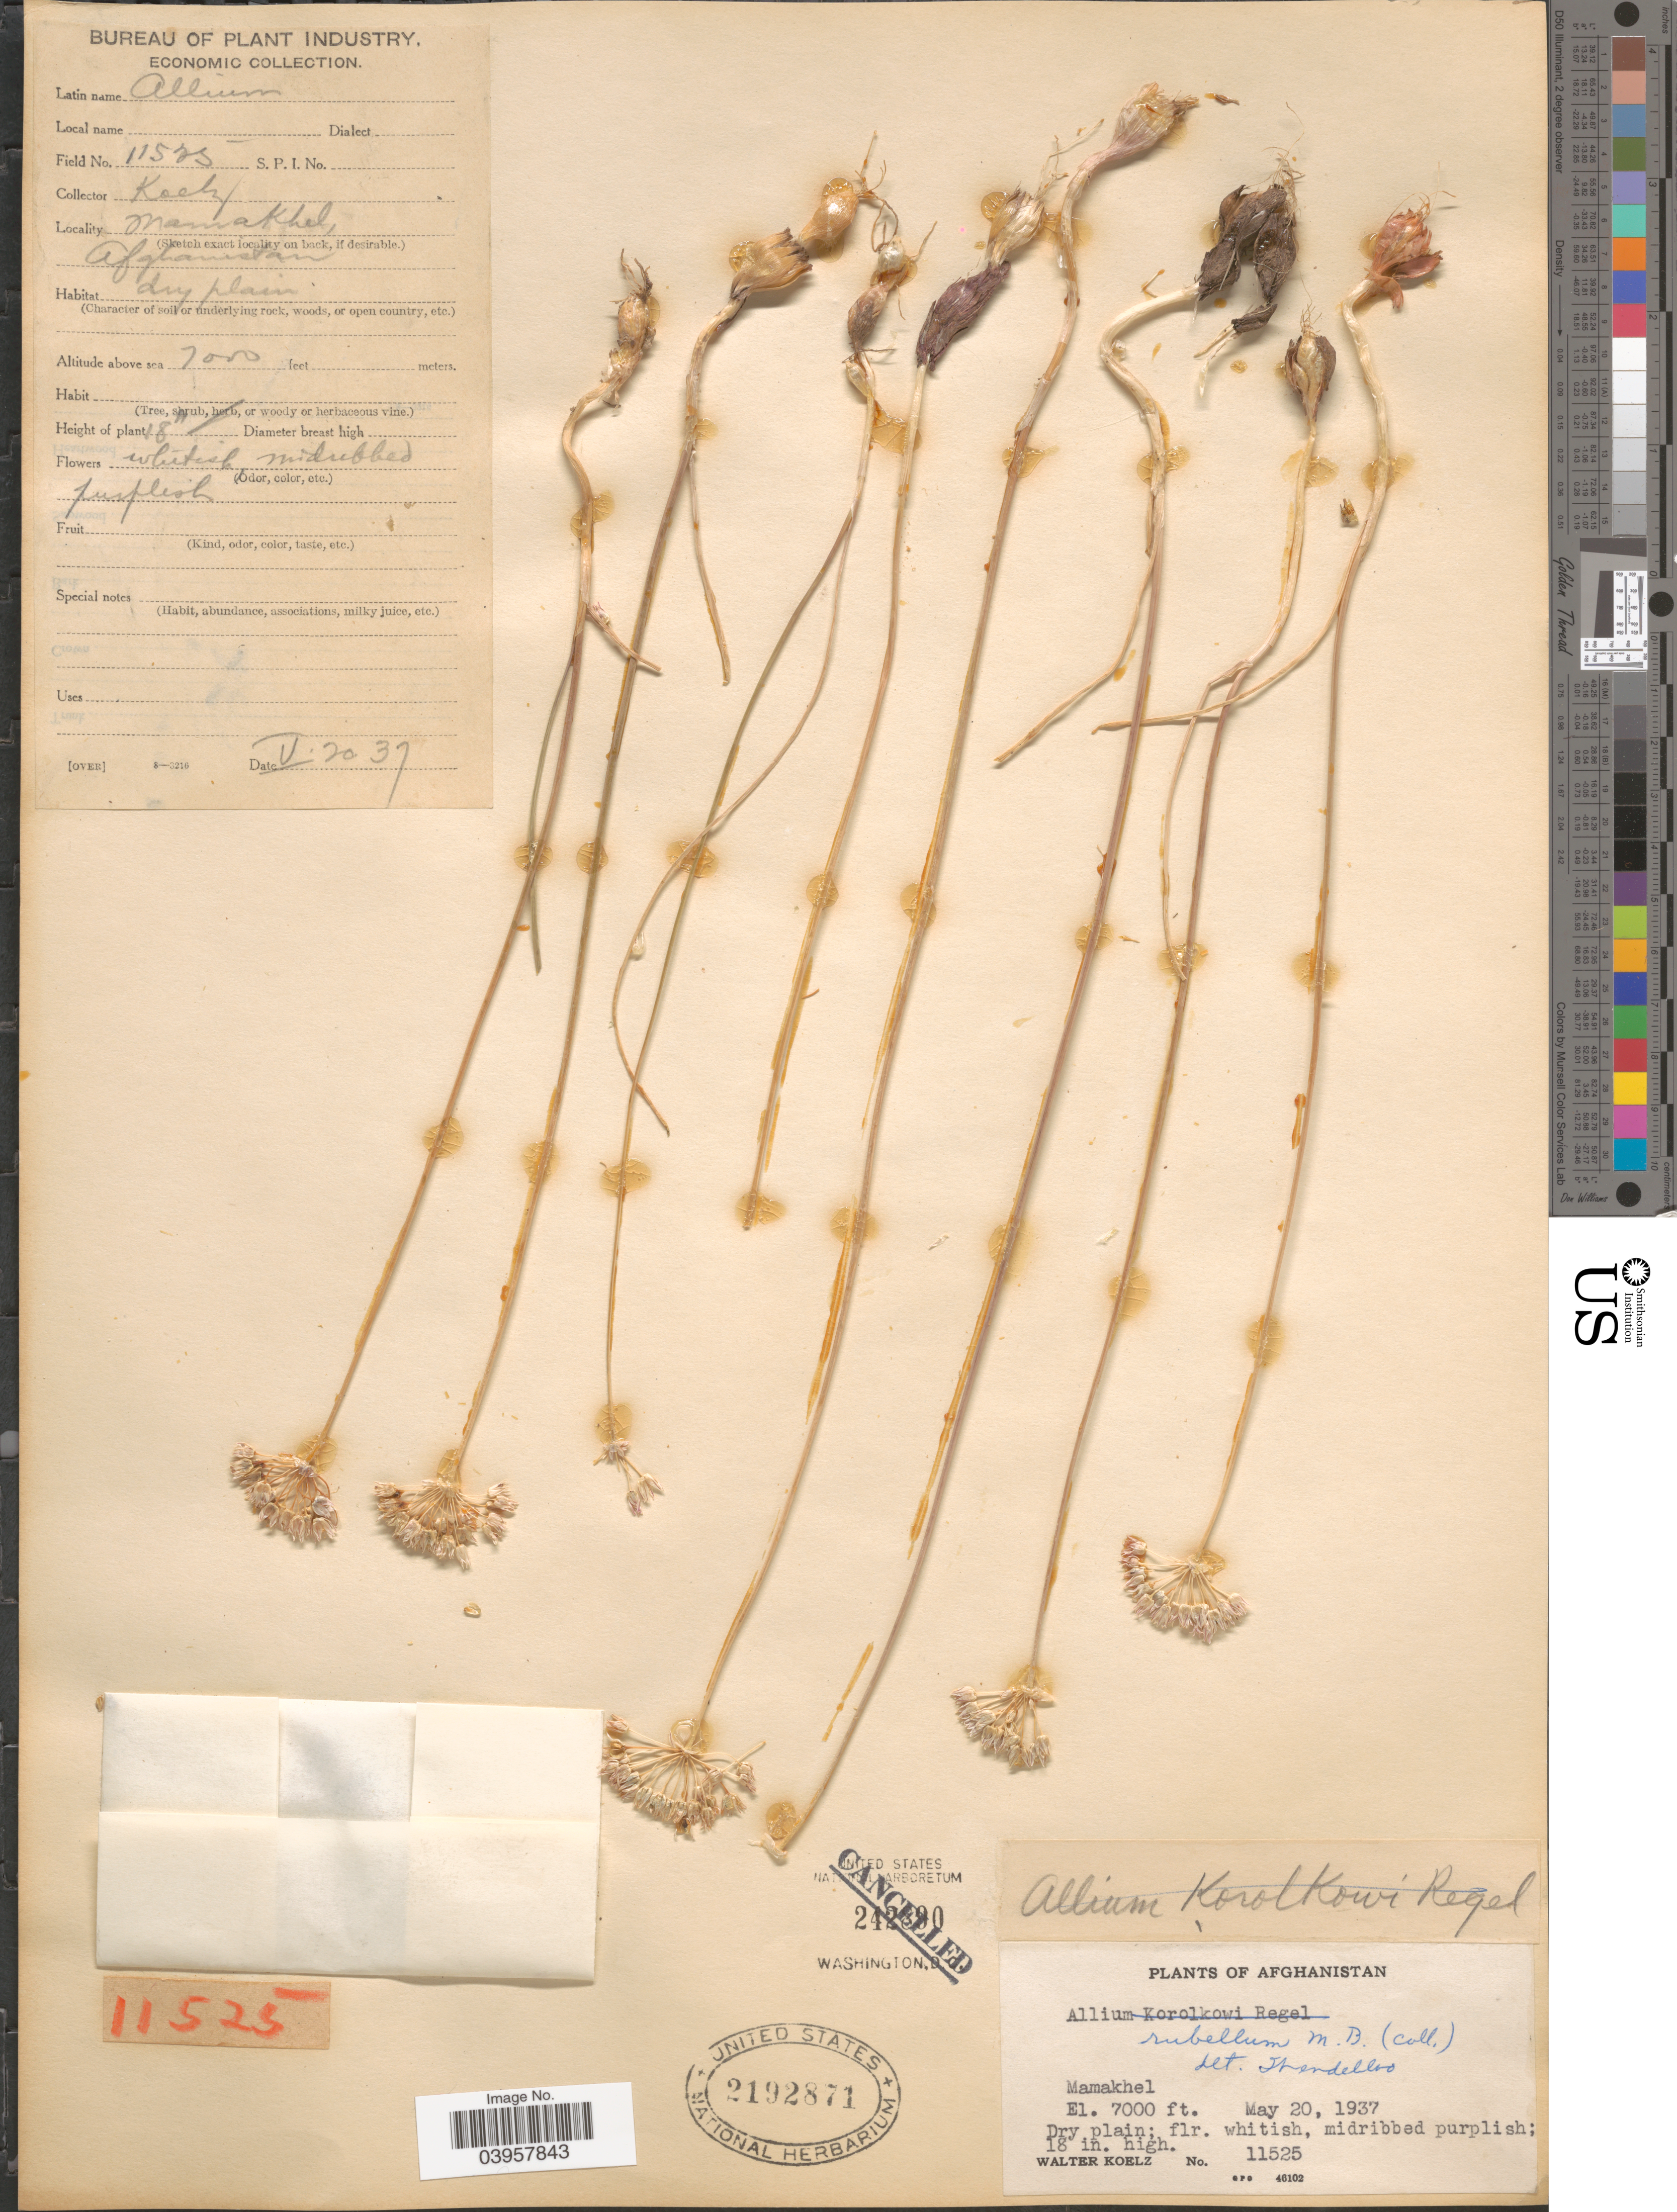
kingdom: Plantae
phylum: Tracheophyta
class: Liliopsida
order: Asparagales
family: Amaryllidaceae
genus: Allium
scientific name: Allium rubellum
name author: M. Bieb.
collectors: W. N. Koelz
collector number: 11525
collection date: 1937-05-20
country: Afghanistan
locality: Mamakhel.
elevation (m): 2134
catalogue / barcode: US 2192871